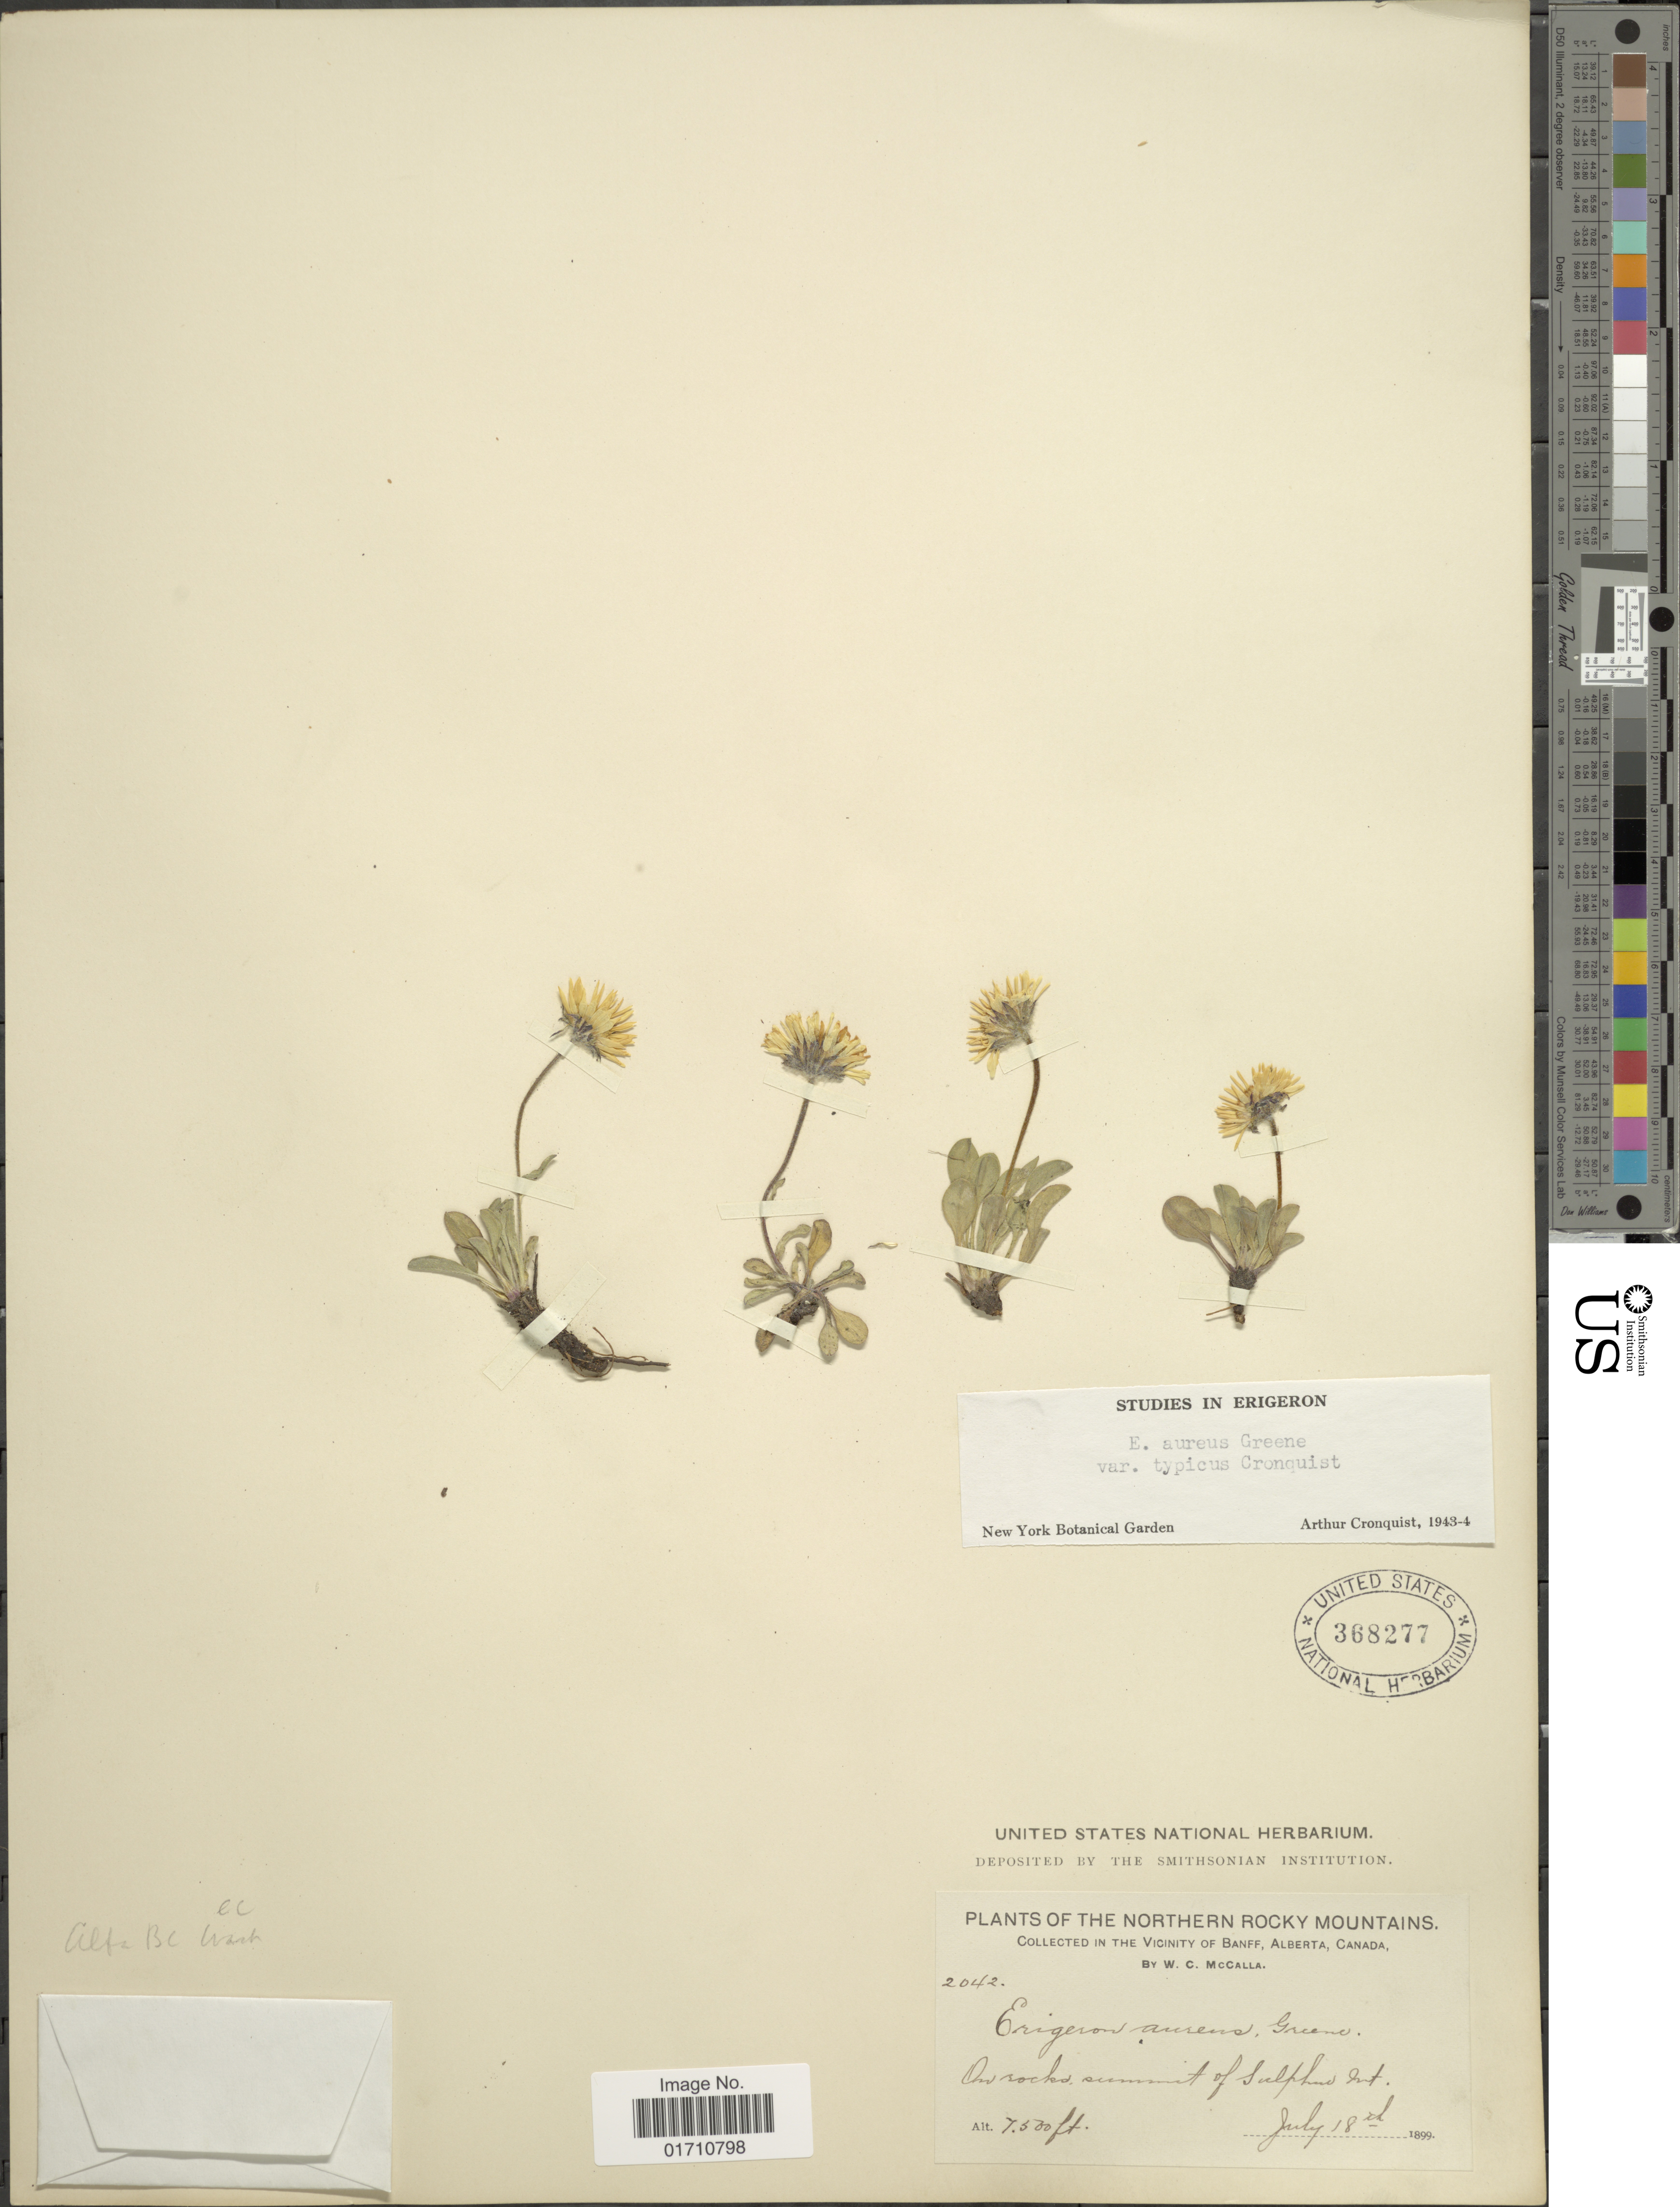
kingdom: Plantae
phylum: Tracheophyta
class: Magnoliopsida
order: Asterales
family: Asteraceae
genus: Erigeron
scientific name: Erigeron aureus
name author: Greene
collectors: W. McCalla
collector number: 2042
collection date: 1899-07-18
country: Canada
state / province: Alberta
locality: The Northern Rocky Mountains, in the vicinity of Banff, On rocks, summit of Sulphur Mt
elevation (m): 2286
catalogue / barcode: US 368277